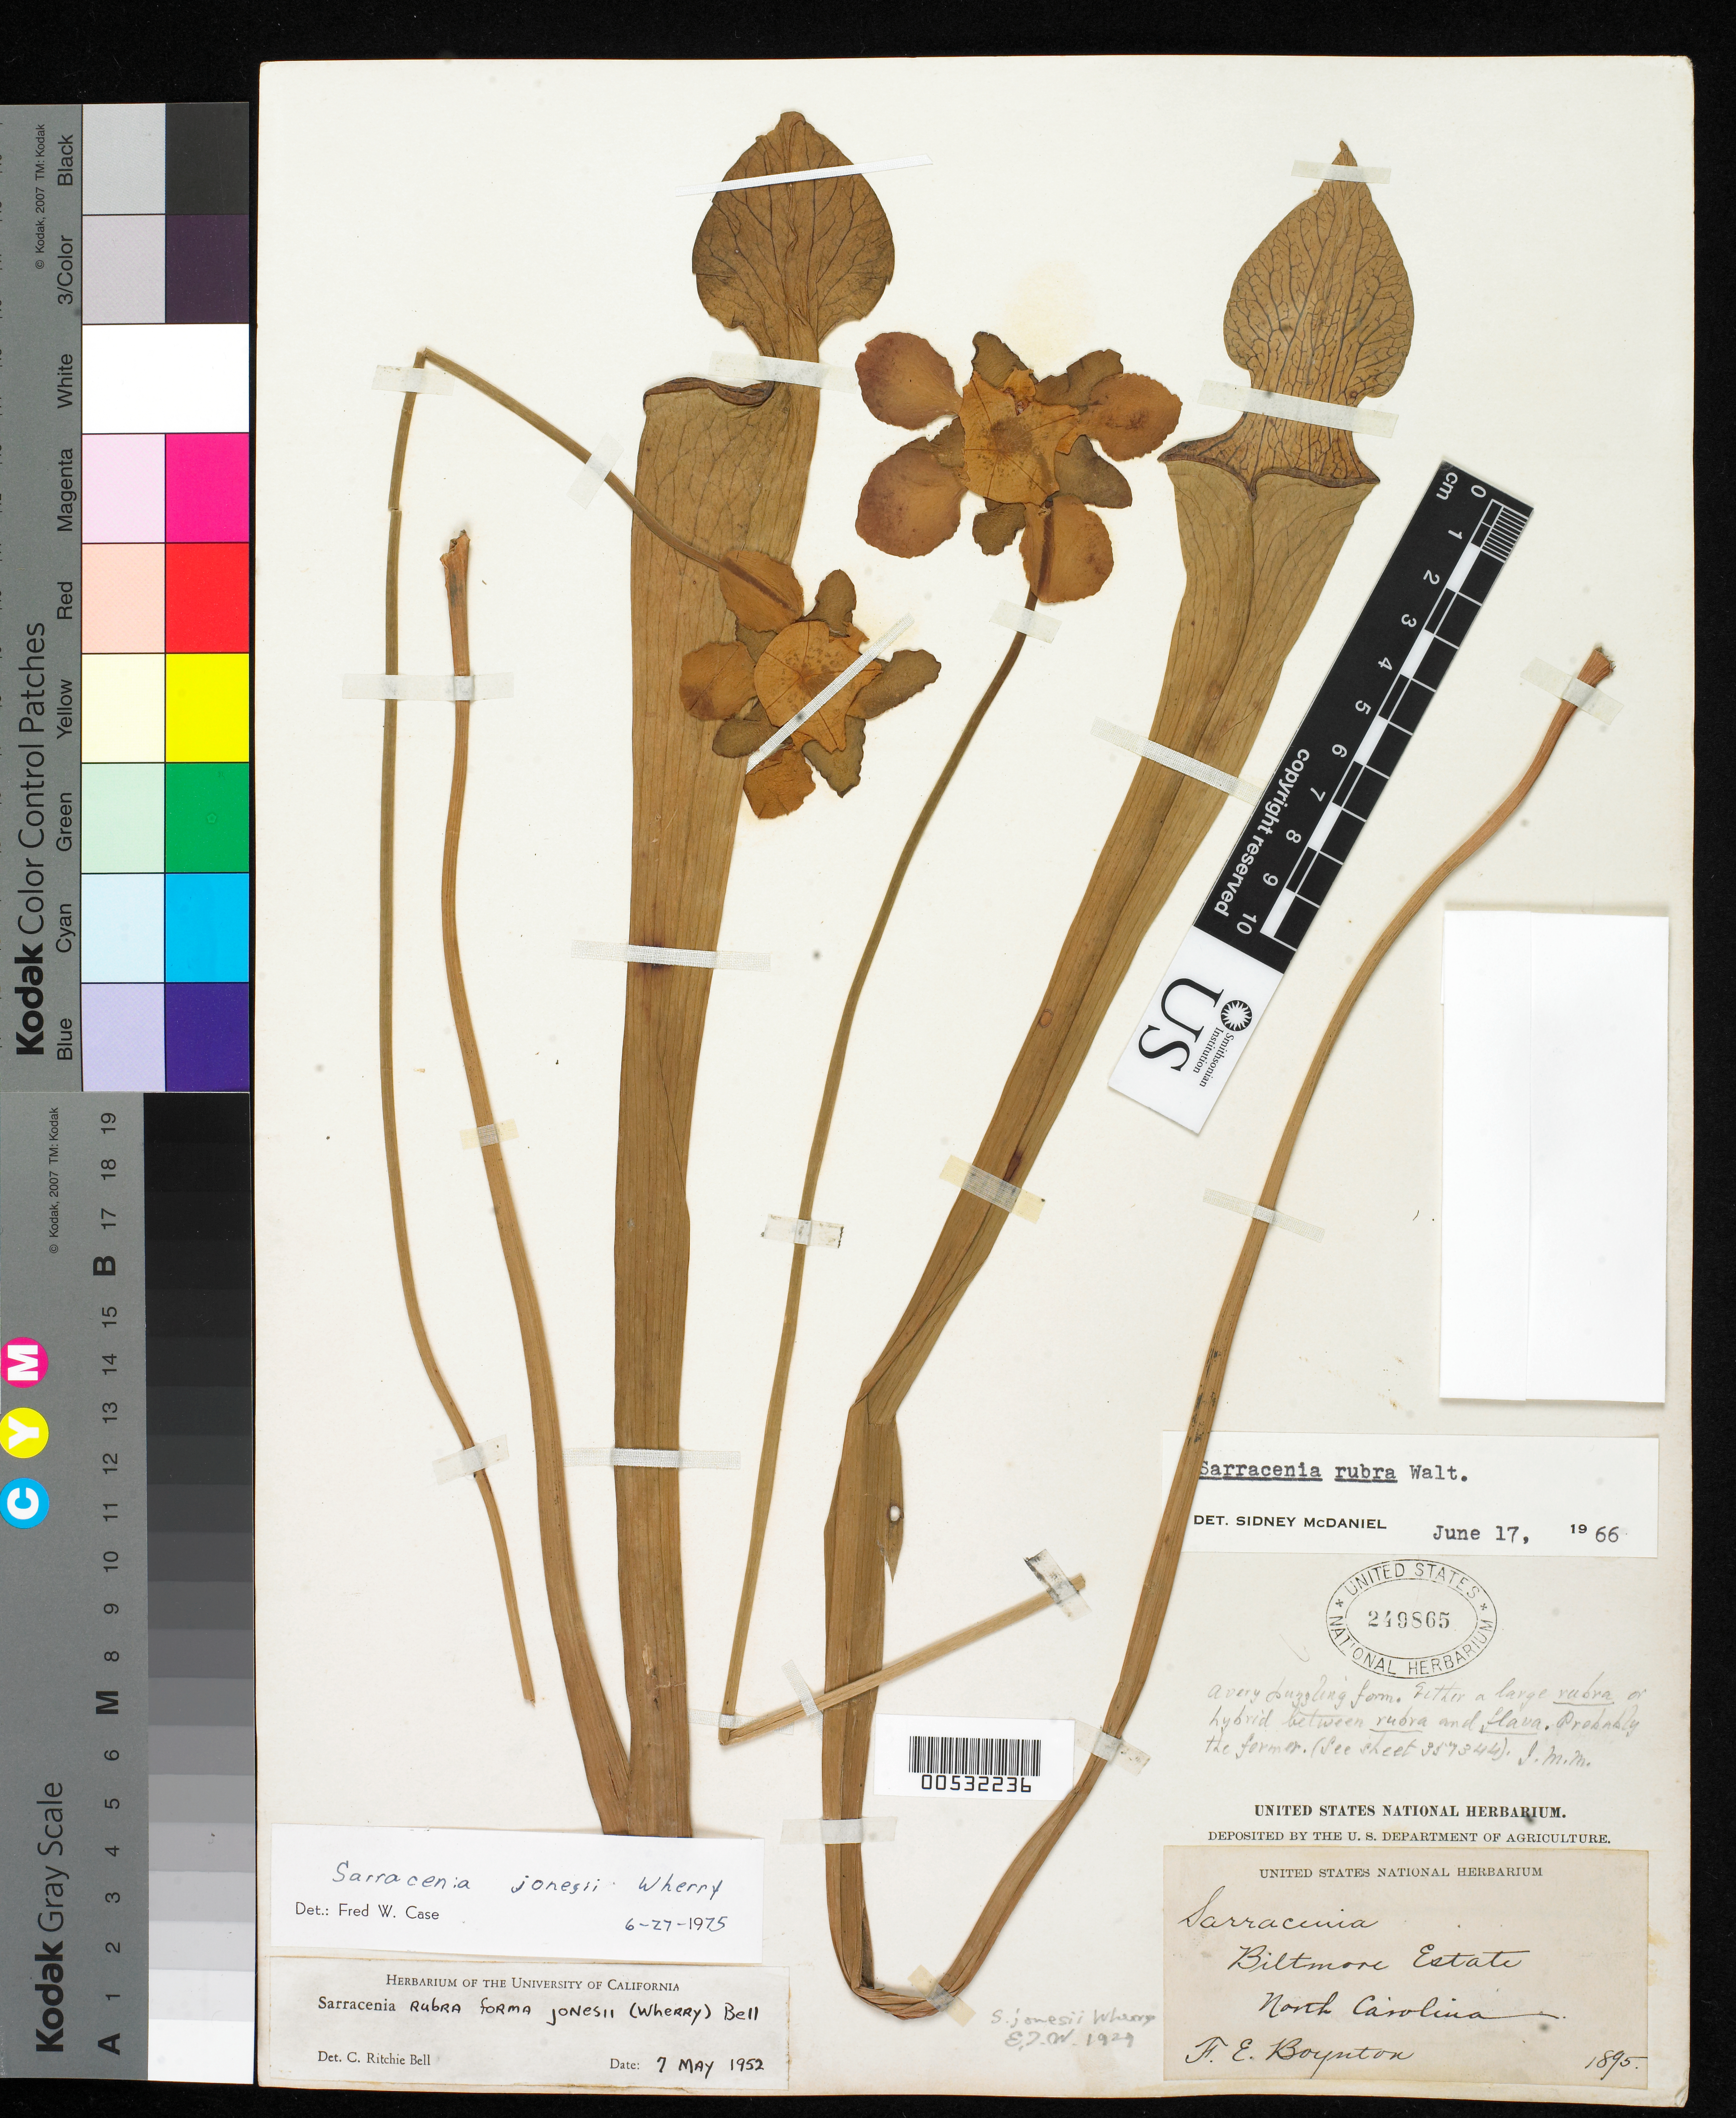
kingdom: Plantae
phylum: Tracheophyta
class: Magnoliopsida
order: Ericales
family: Sarraceniaceae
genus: Sarracenia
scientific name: Sarracenia jonesii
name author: Wherry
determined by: Case, F. W.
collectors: F. Boynton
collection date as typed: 1895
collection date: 1895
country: United States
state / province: North Carolina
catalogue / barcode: US 249865